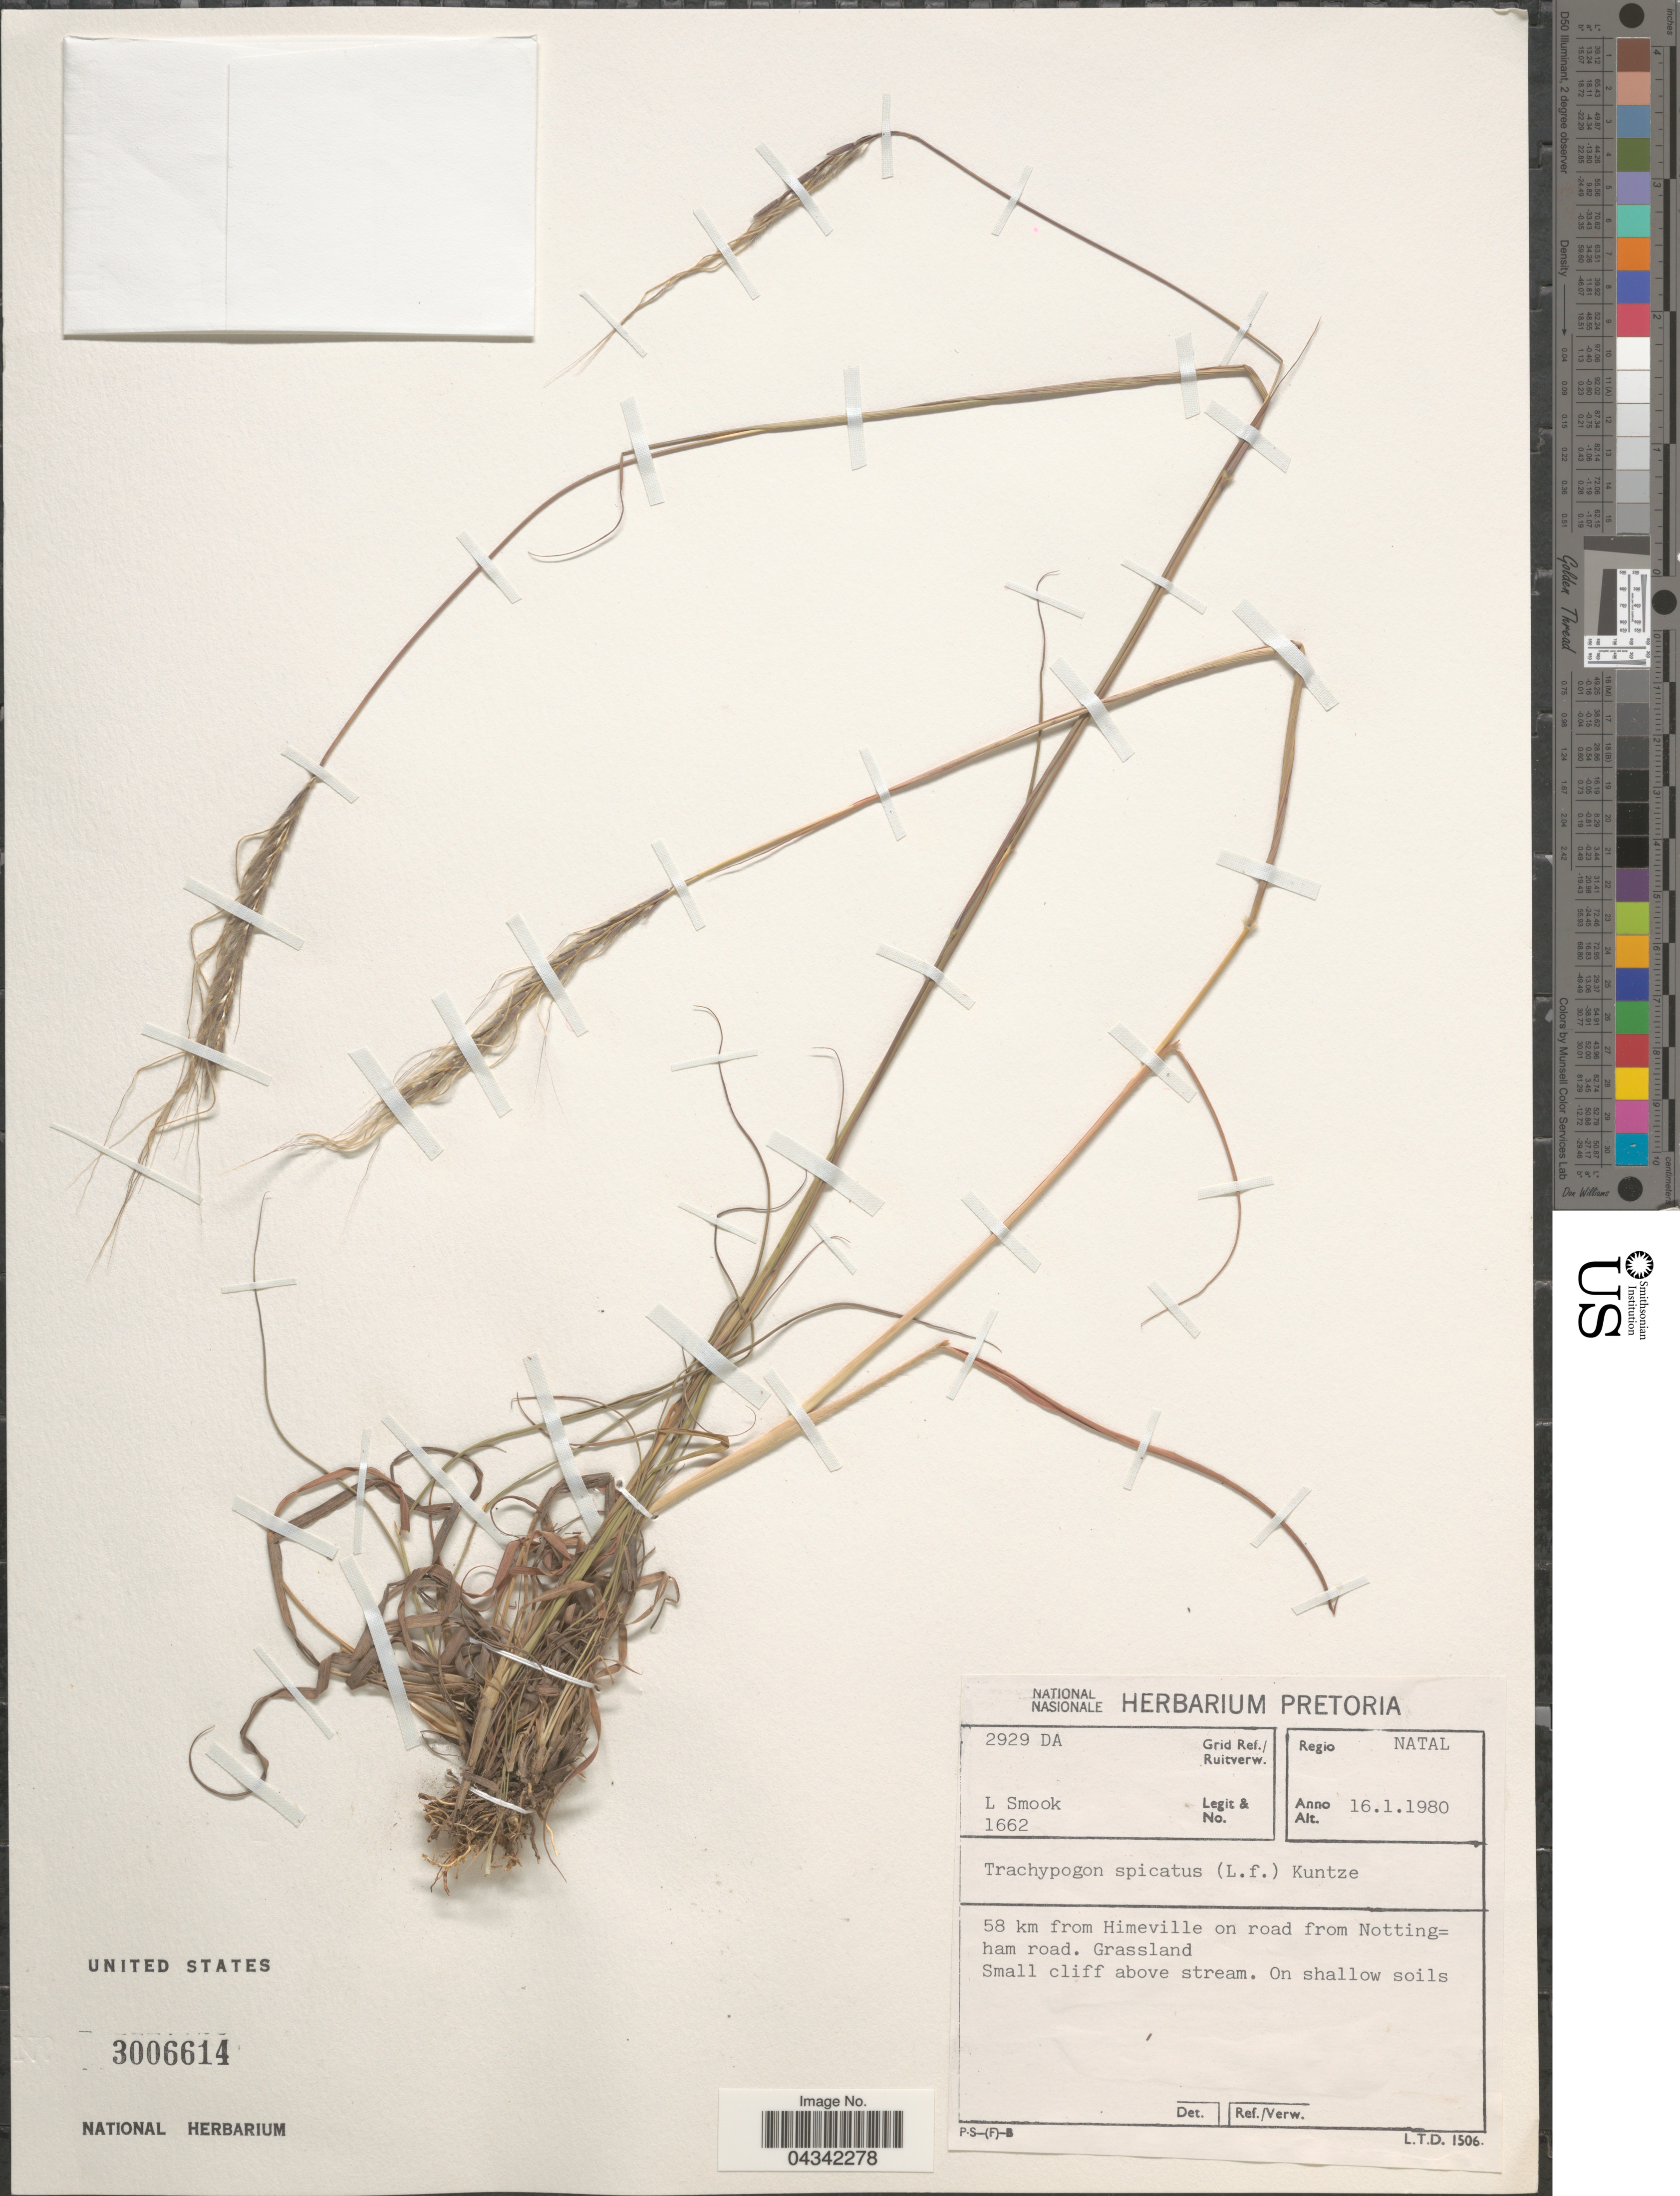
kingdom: Plantae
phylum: Tracheophyta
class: Liliopsida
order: Poales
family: Poaceae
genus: Trachypogon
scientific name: Trachypogon spicatus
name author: (L. f.) Kuntze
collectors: L. Smook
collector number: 1662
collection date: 1980-01-16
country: South Africa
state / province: KwaZulu-Natal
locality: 2929 DA Grid Ref./Ruitverw. Regio Natal. 58 km from Himeville on road from Notting=ham road.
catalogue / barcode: US 3006614